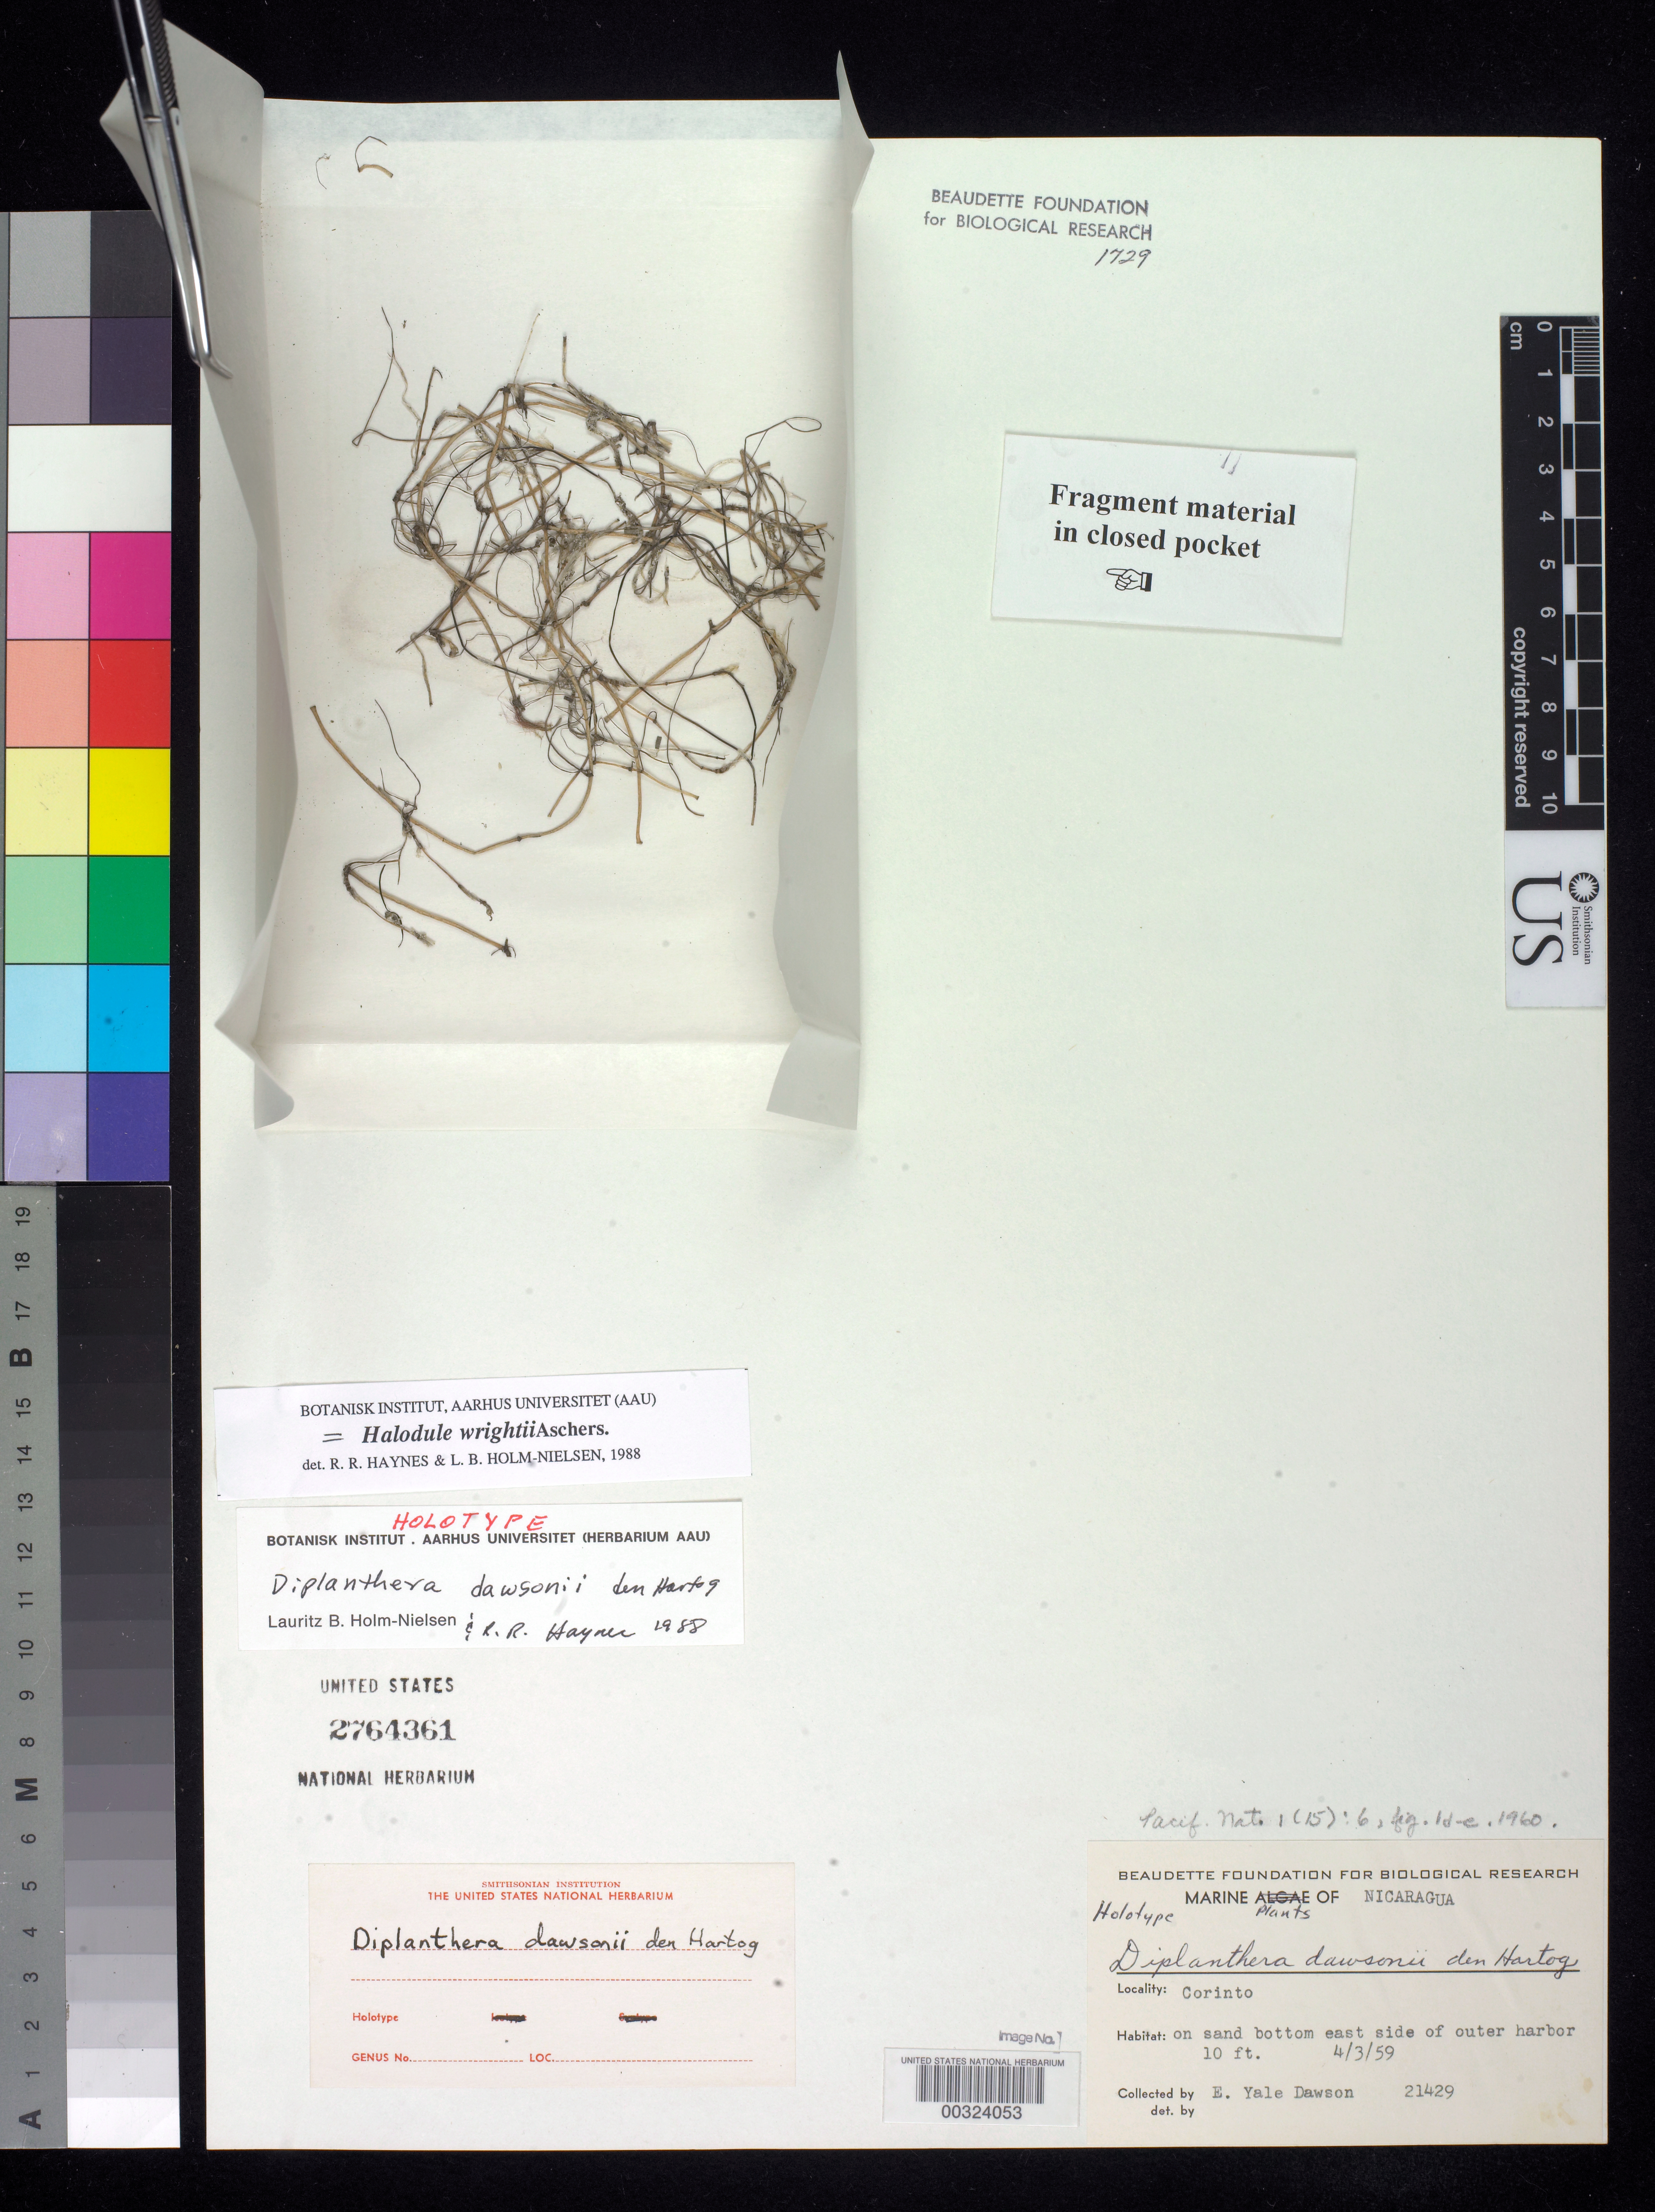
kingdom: Plantae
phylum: Tracheophyta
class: Liliopsida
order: Alismatales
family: Cymodoceaceae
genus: Diplanthera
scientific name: Diplanthera dawsonii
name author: Hartog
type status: Holotype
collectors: E. Y. Dawson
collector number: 21429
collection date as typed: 1959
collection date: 1959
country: Nicaragua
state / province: Chinandega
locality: Corinto.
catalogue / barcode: US 2764361